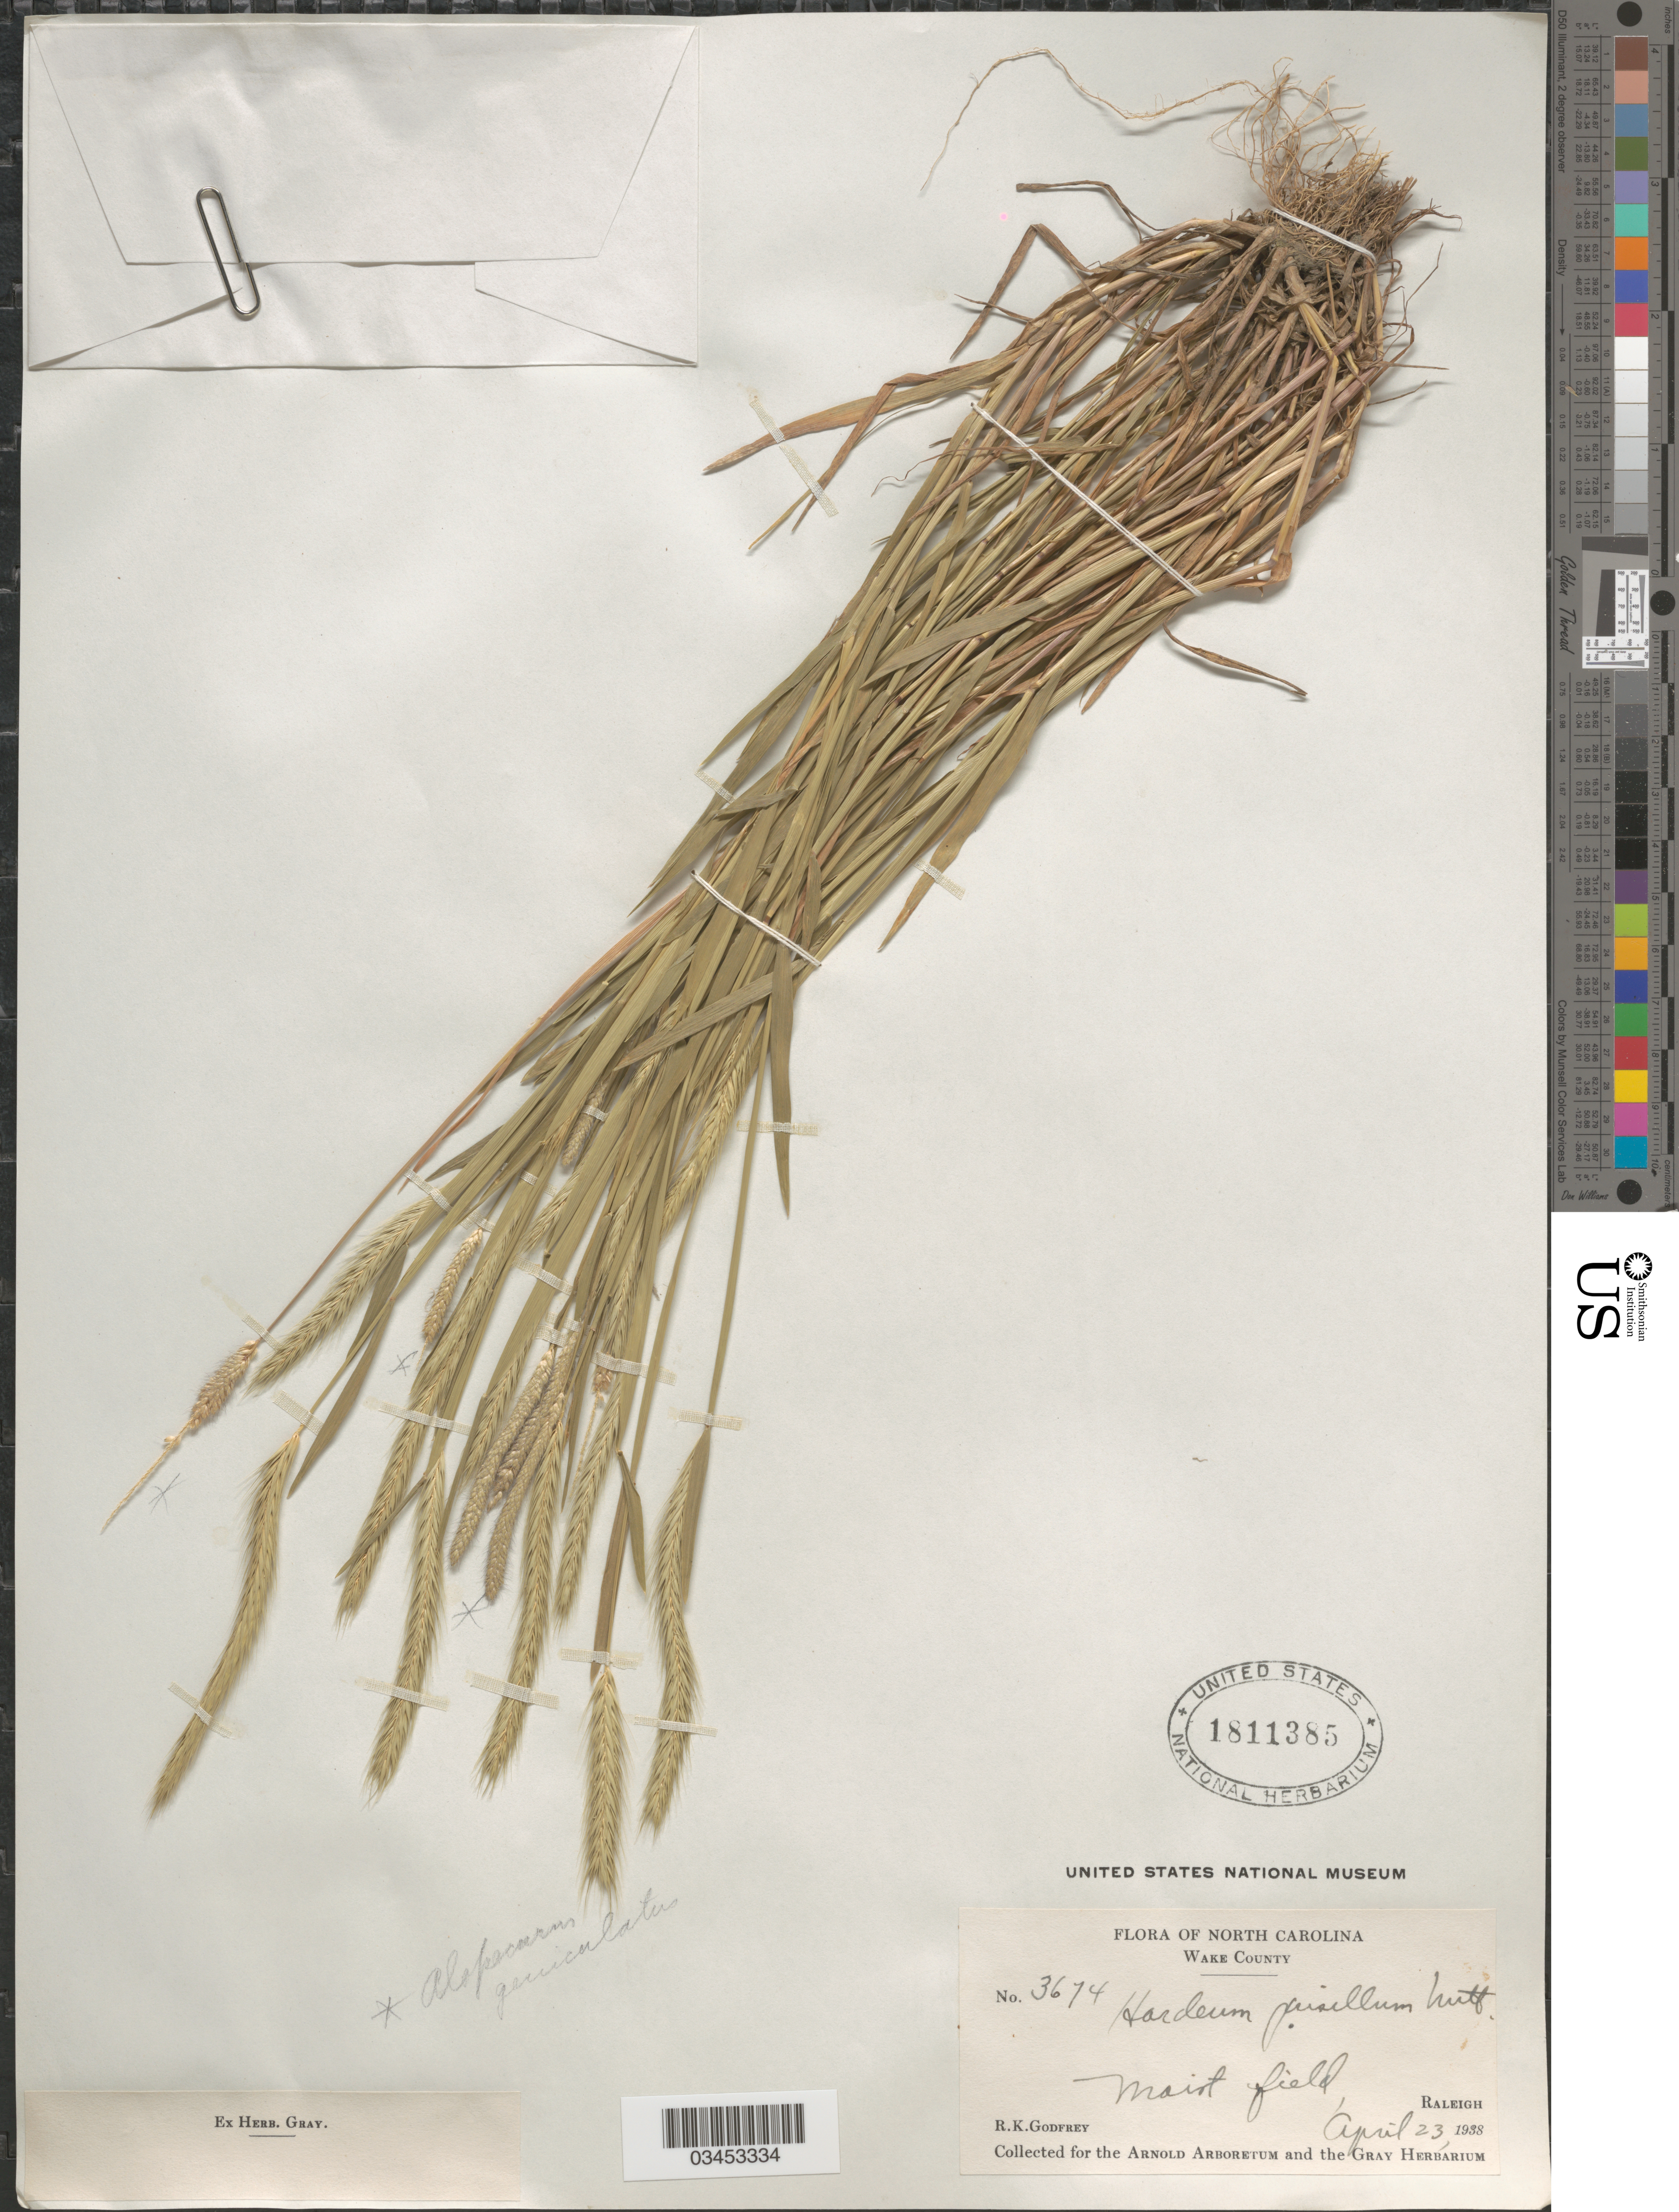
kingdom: Plantae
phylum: Tracheophyta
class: Liliopsida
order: Poales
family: Poaceae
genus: Hordeum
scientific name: Hordeum pusillum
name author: Nutt.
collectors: R. K. Godfrey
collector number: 3674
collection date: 1938-04-23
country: United States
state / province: North Carolina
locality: Wake County. Moist field, Raleigh.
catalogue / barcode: US 1811385